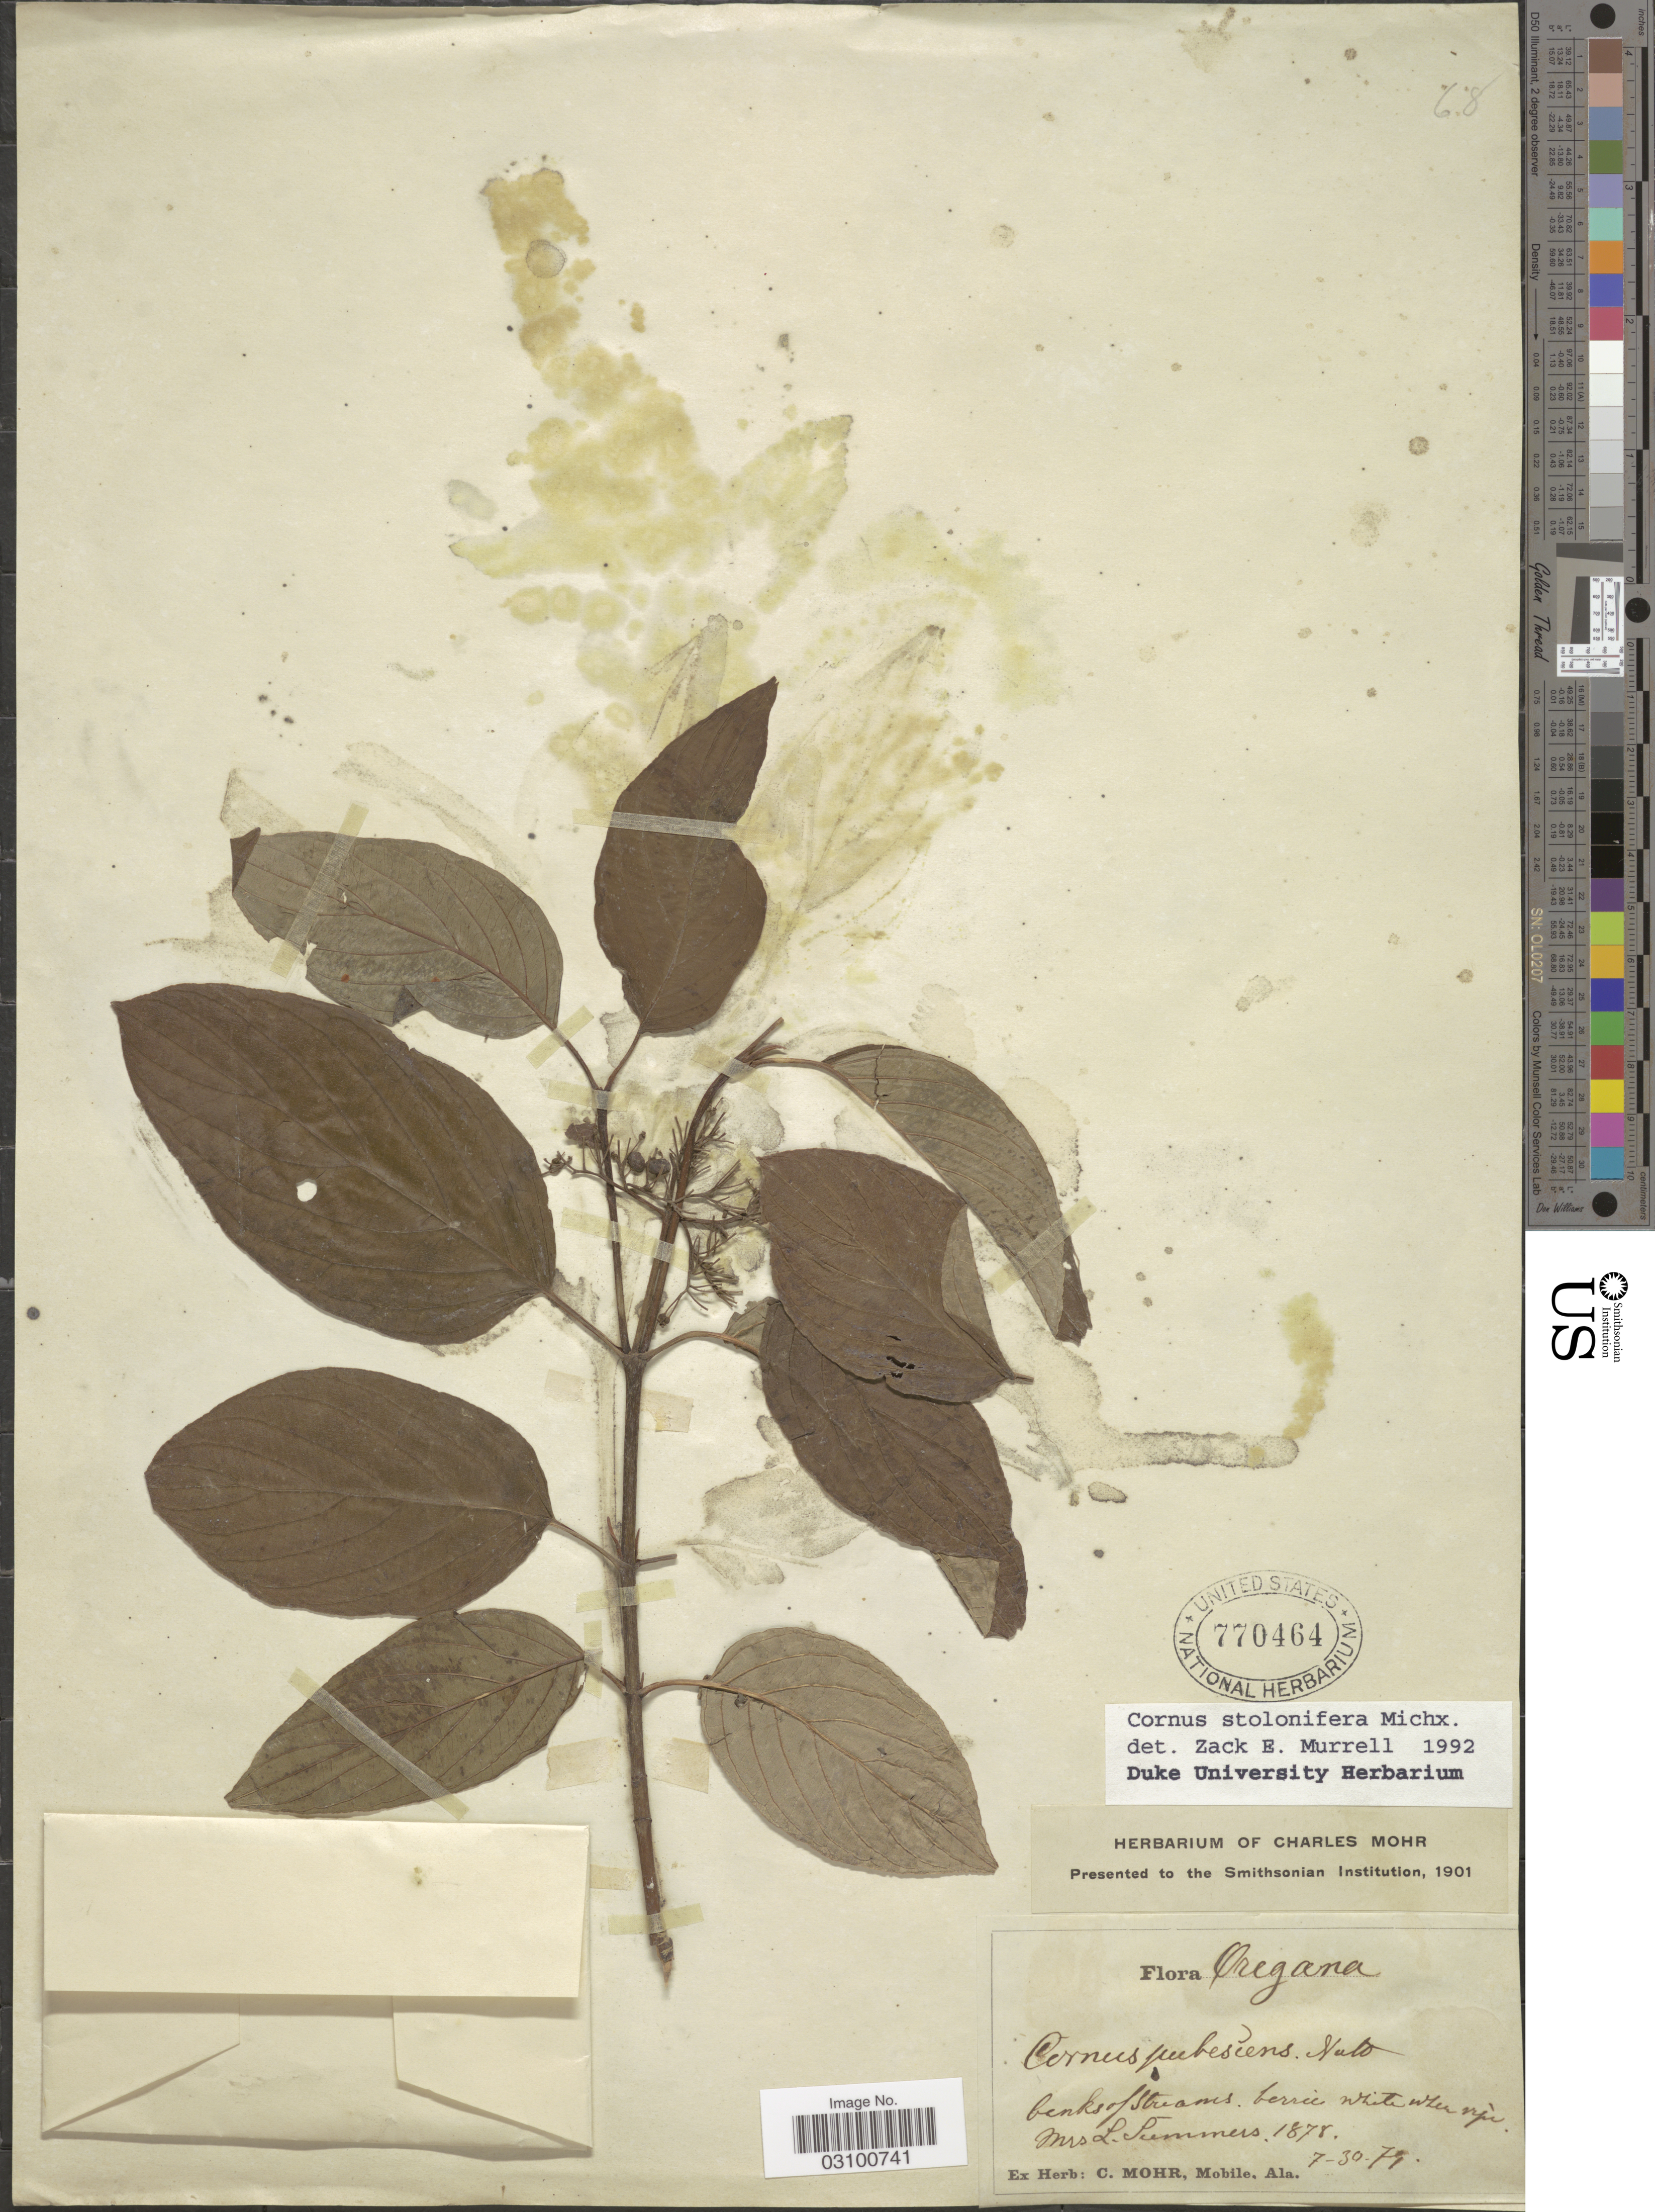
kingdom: Plantae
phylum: Tracheophyta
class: Magnoliopsida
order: Cornales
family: Cornaceae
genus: Cornus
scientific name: Cornus sericea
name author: L.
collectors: L. Summers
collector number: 1878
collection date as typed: Transcribed d/m/y: 30/7/79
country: United States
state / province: Oregon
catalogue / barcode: US 770464